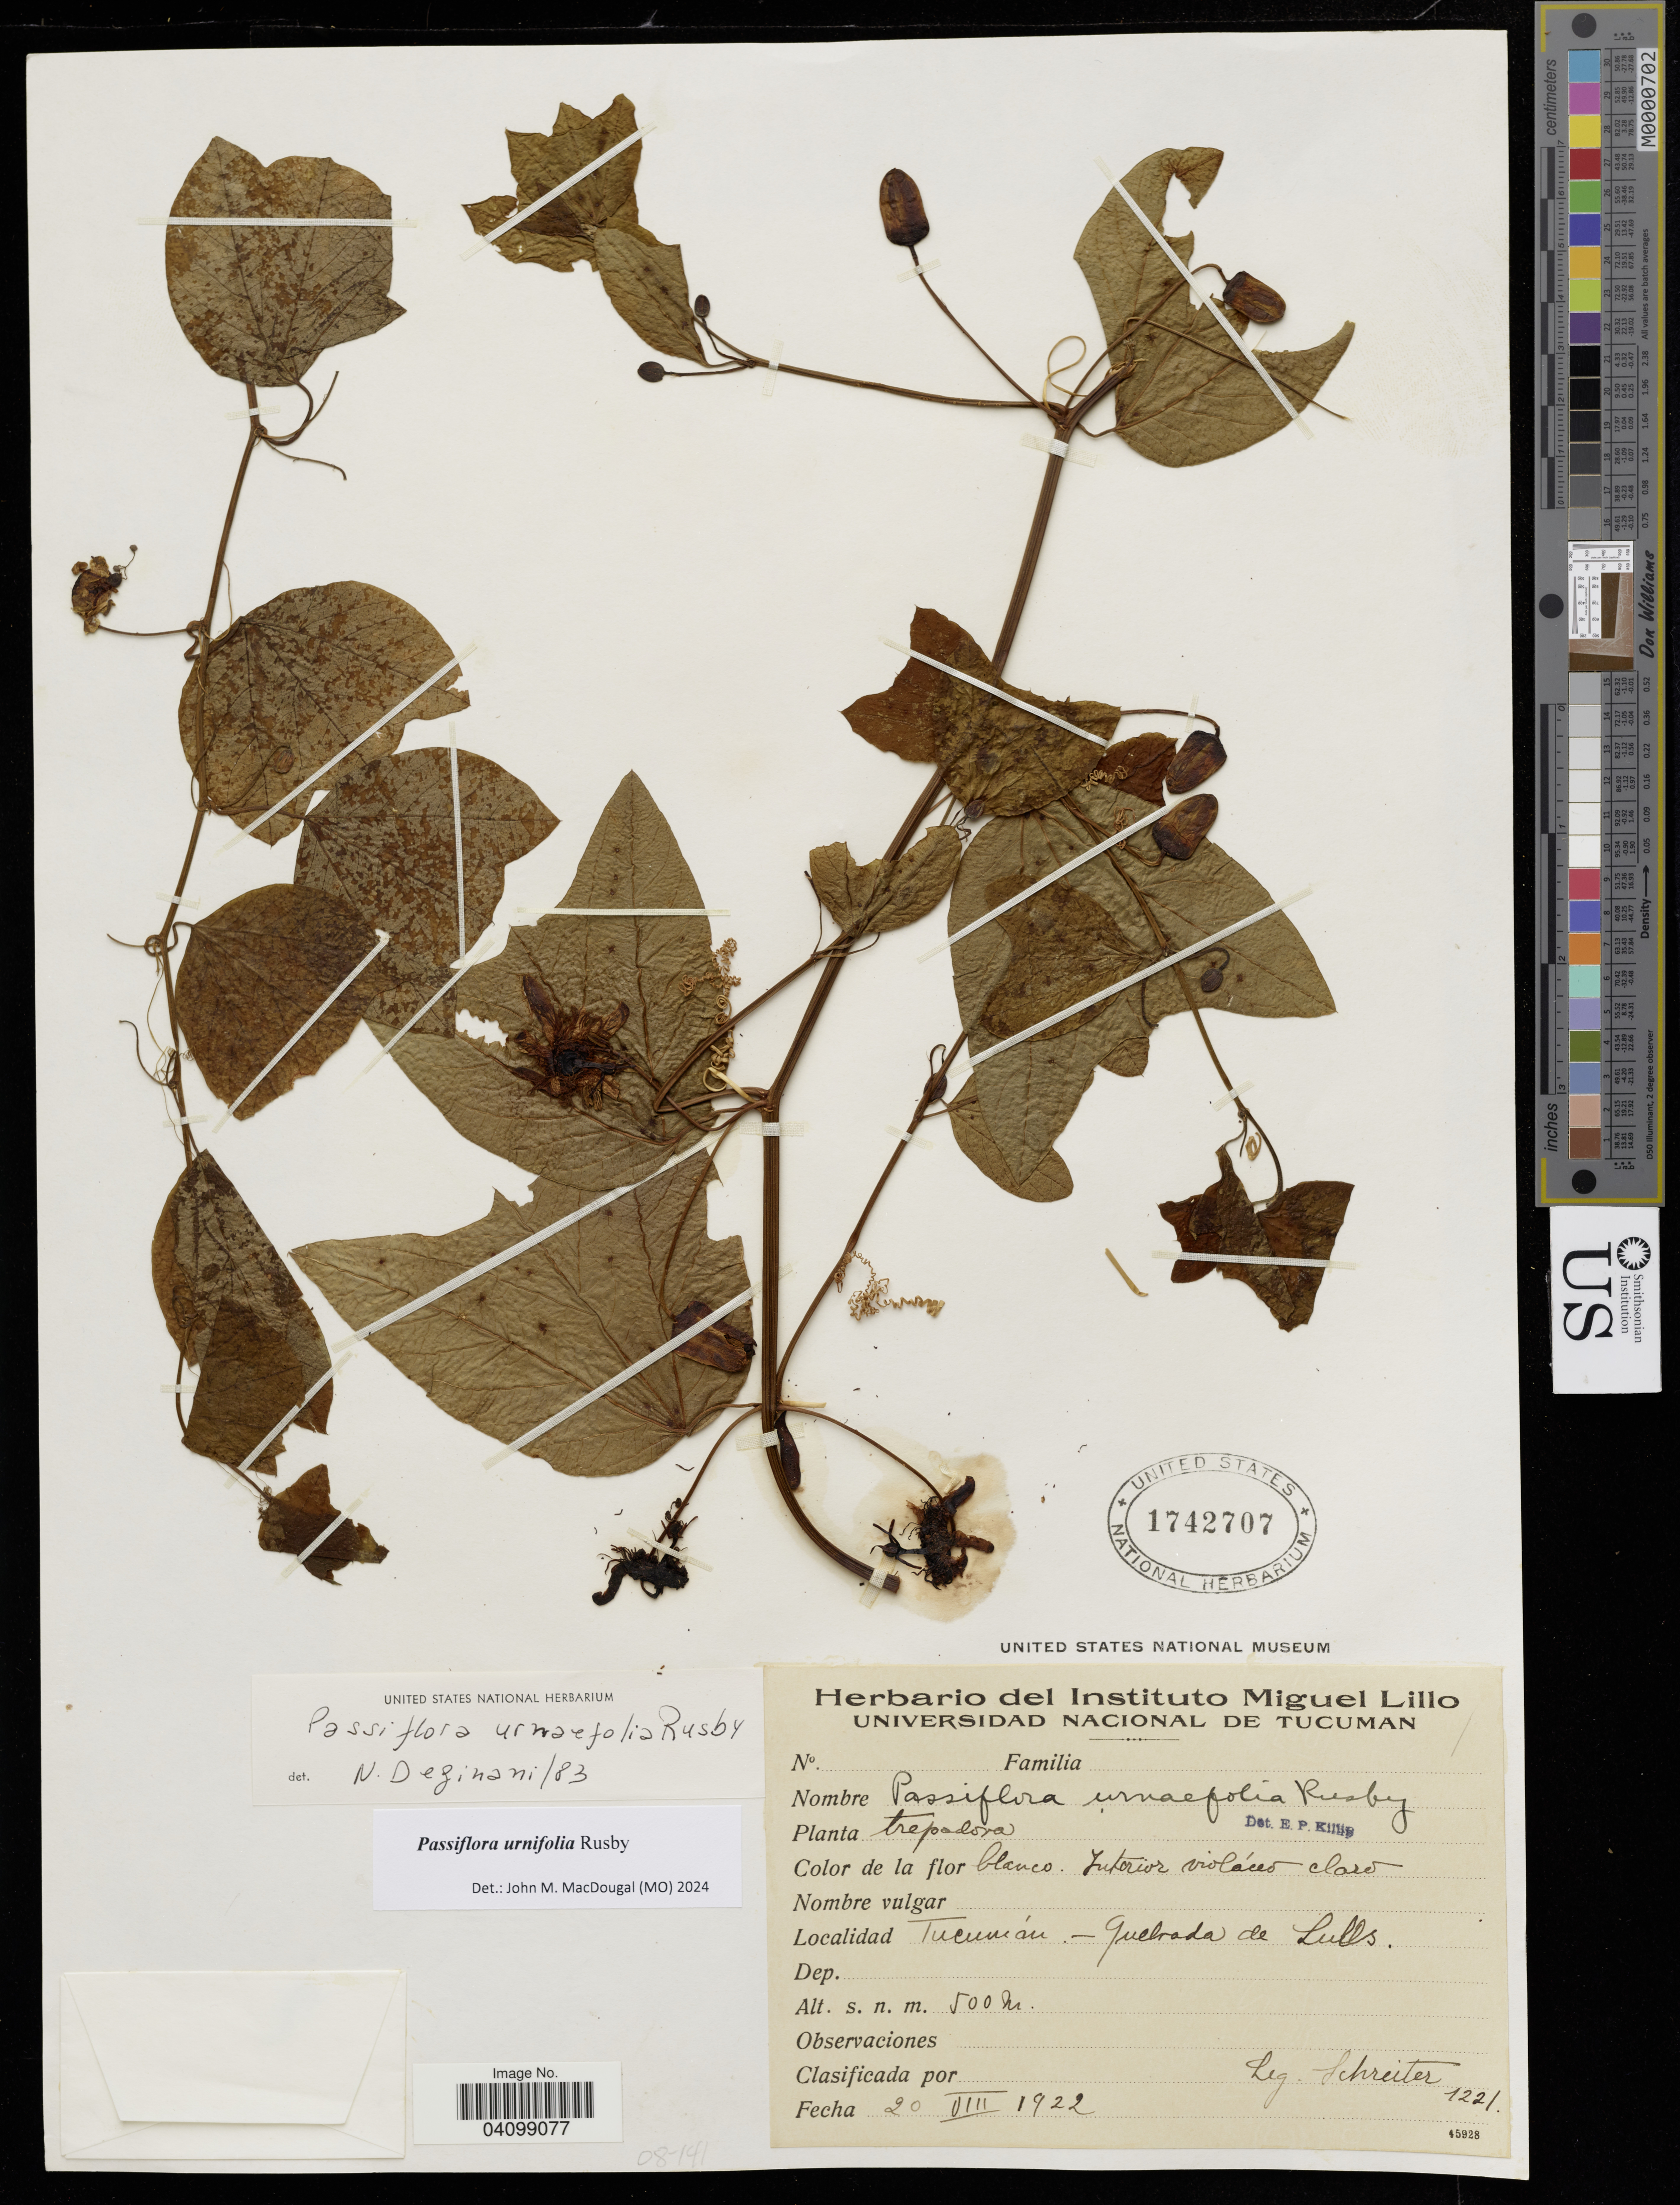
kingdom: Plantae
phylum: Tracheophyta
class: Magnoliopsida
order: Malpighiales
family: Passifloraceae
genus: Passiflora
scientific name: Passiflora urnifolia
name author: Rusby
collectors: -. Schreiter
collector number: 1221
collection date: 1922-08-20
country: Argentina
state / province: Tucuman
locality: Quebrada de Lules.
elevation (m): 500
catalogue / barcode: US 1742707